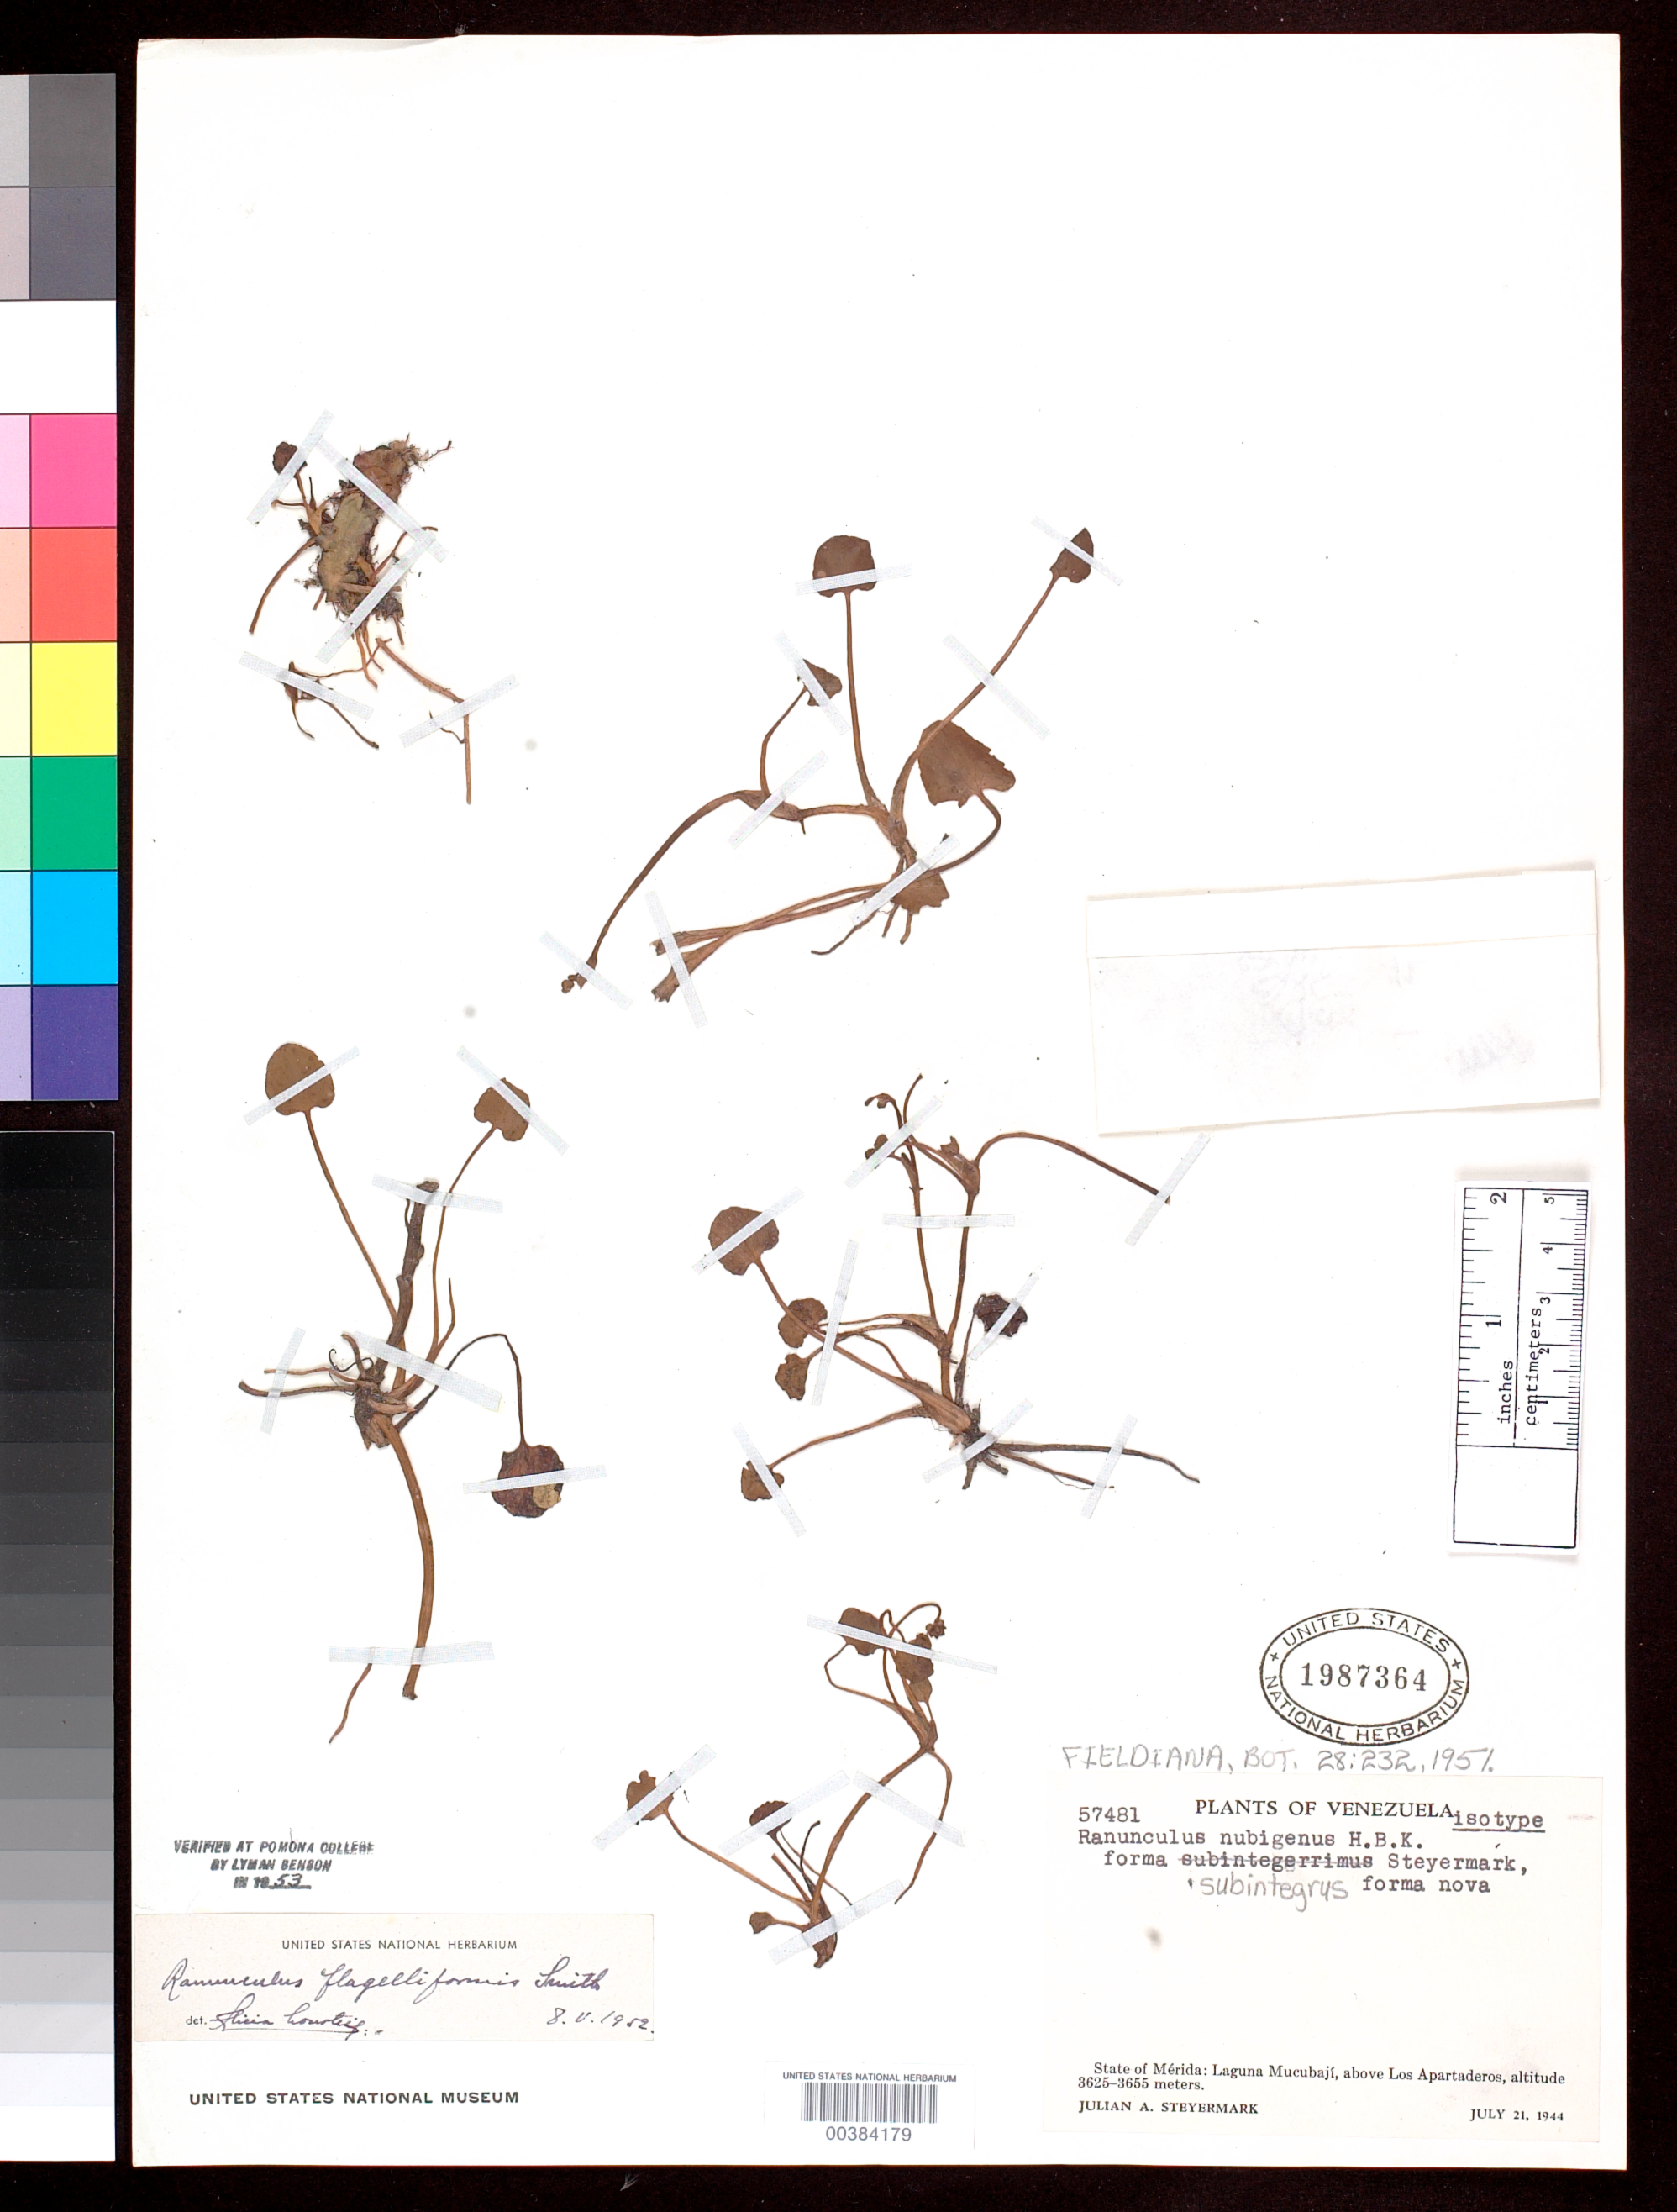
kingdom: Plantae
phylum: Tracheophyta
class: Magnoliopsida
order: Ranunculales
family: Ranunculaceae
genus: Ranunculus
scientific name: Ranunculus nubigenus f. subintegrus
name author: Steyerm.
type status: Isotype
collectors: J. Steyermark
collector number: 57481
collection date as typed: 21 Jul 1944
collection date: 1944-07-21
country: Venezuela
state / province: Mérida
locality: Laguna Mucubaji, above los Apartaderos.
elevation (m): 3625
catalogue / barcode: US 1987364